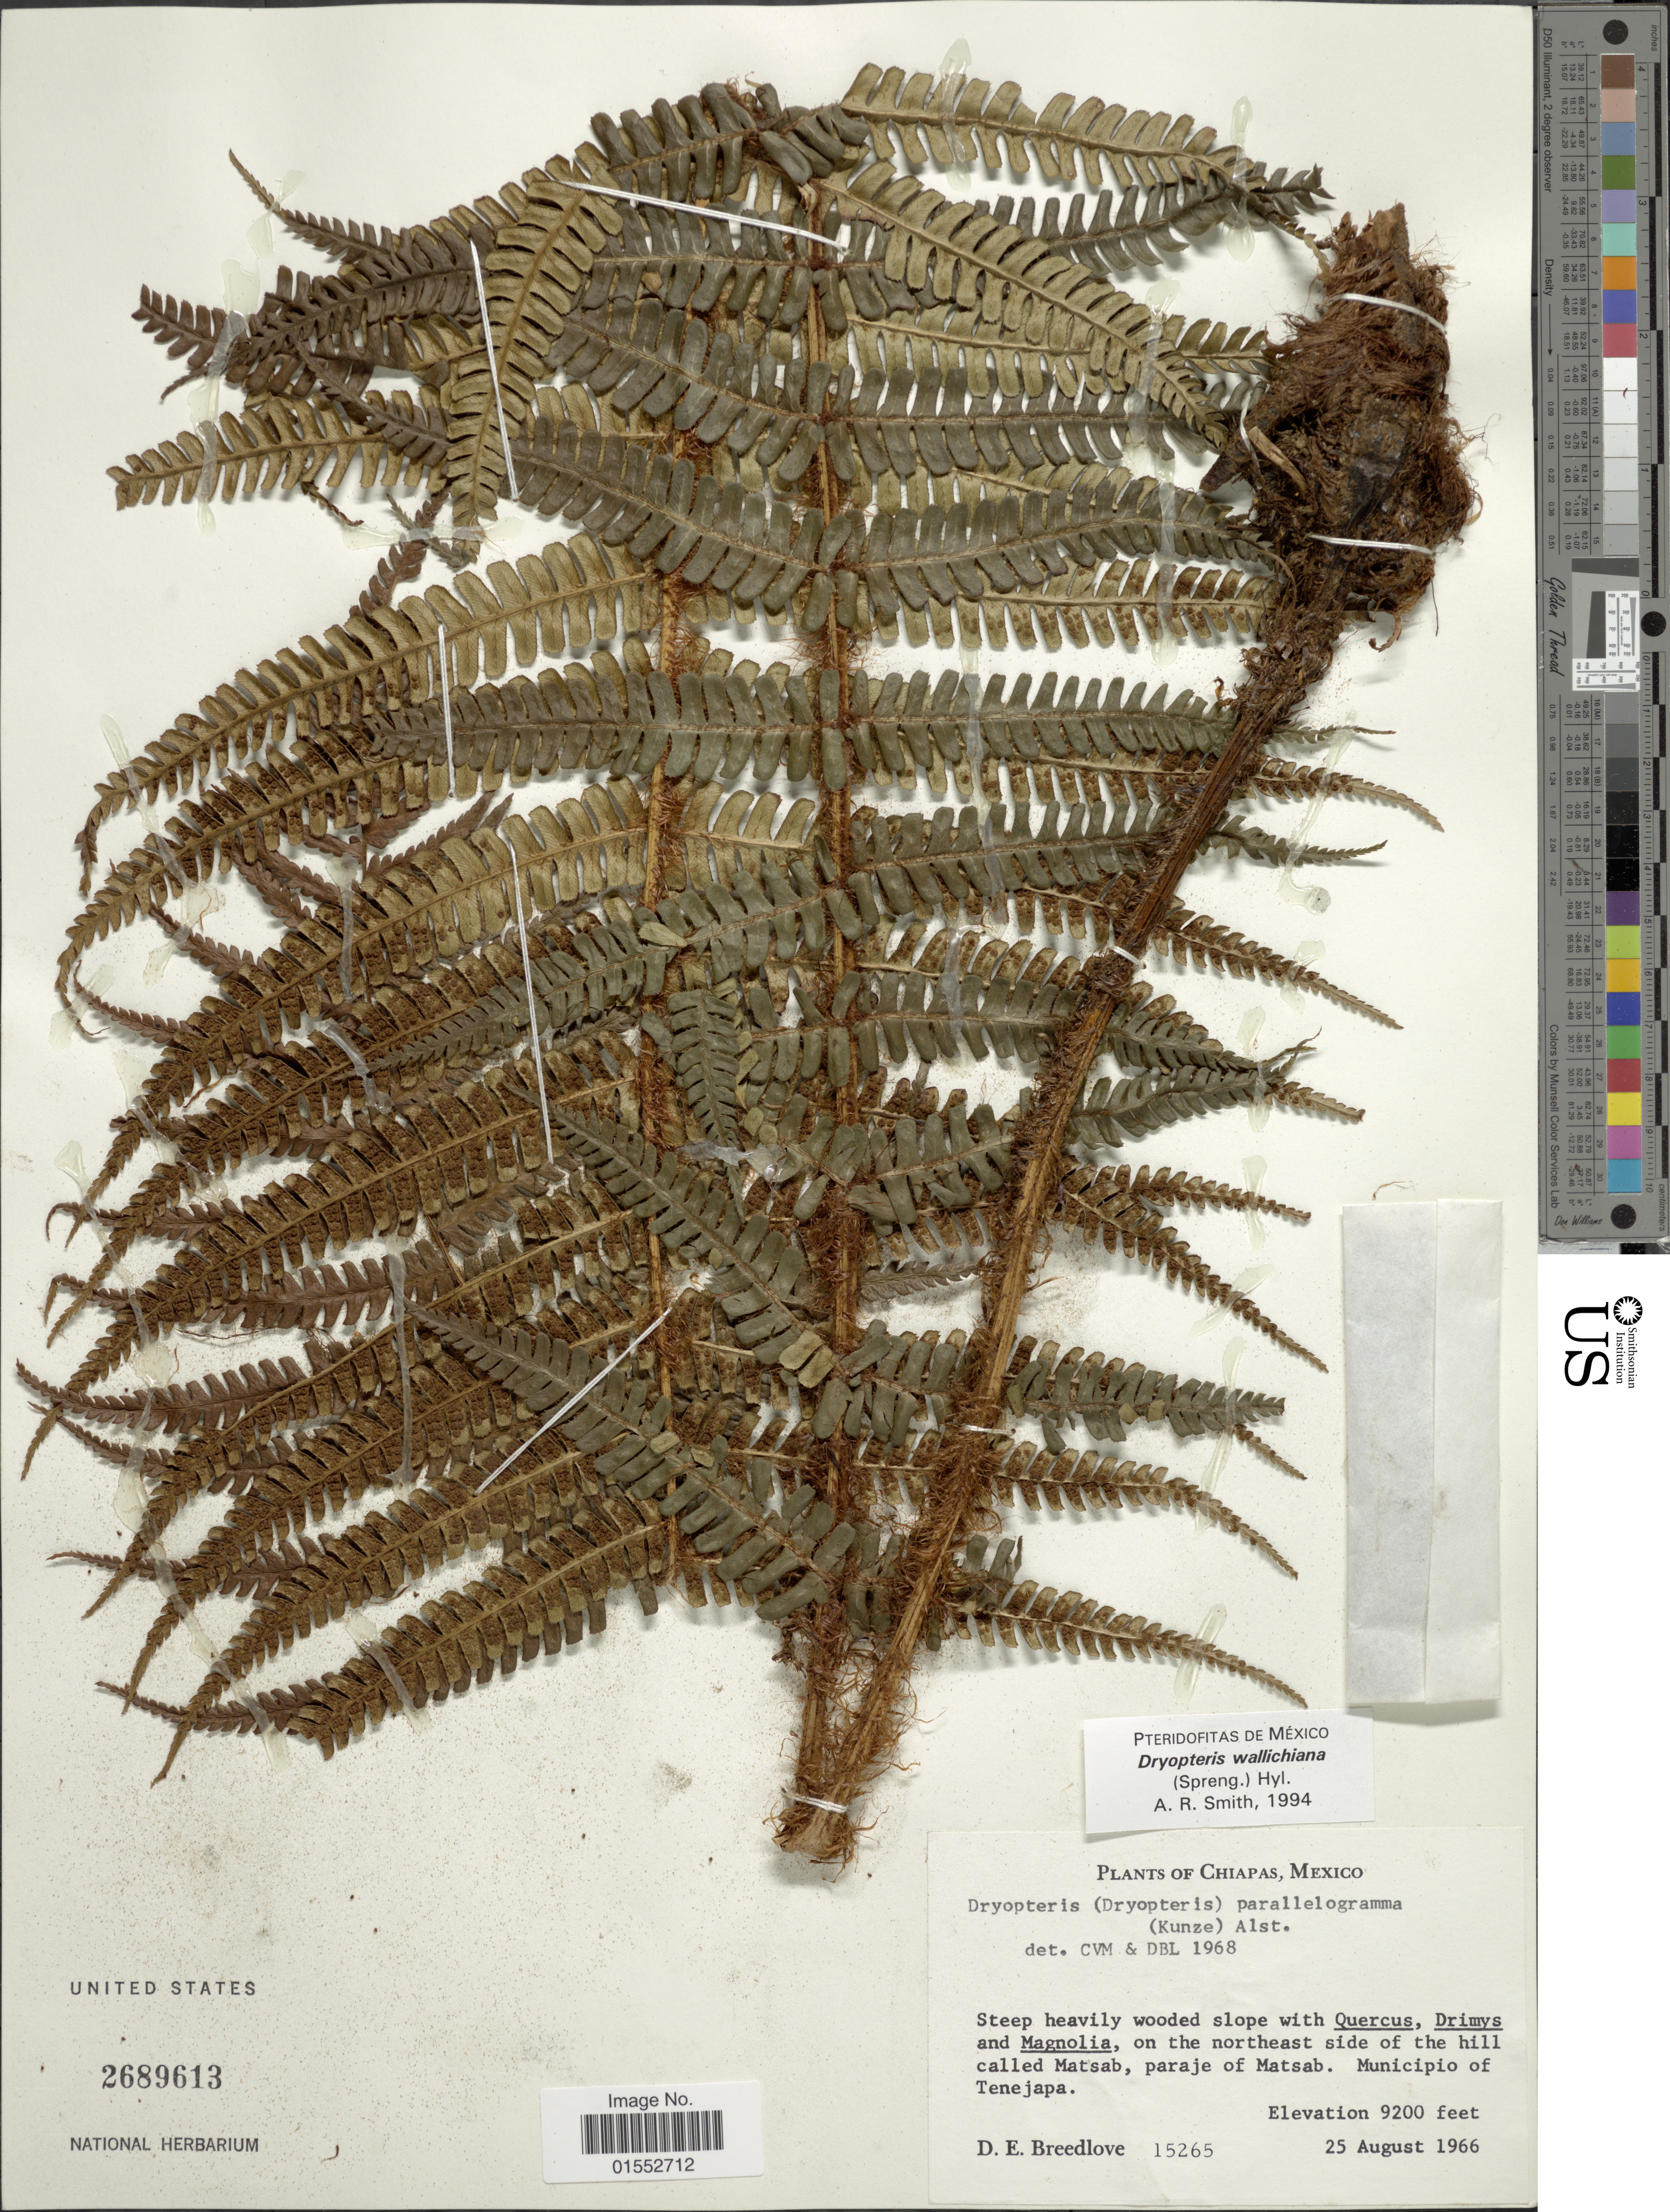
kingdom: Plantae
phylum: Tracheophyta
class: Polypodiopsida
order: Polypodiales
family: Dryopteridaceae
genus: Dryopteris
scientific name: Dryopteris wallichiana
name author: (Spreng.) Hyl.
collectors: D. E. Breedlove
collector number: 15265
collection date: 1966-08-25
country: Mexico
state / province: Chiapas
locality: On the northeast side of the hill called Matsab, paraje of Matsab, Municipio of Tenejapa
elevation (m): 2804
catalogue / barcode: US 2689613